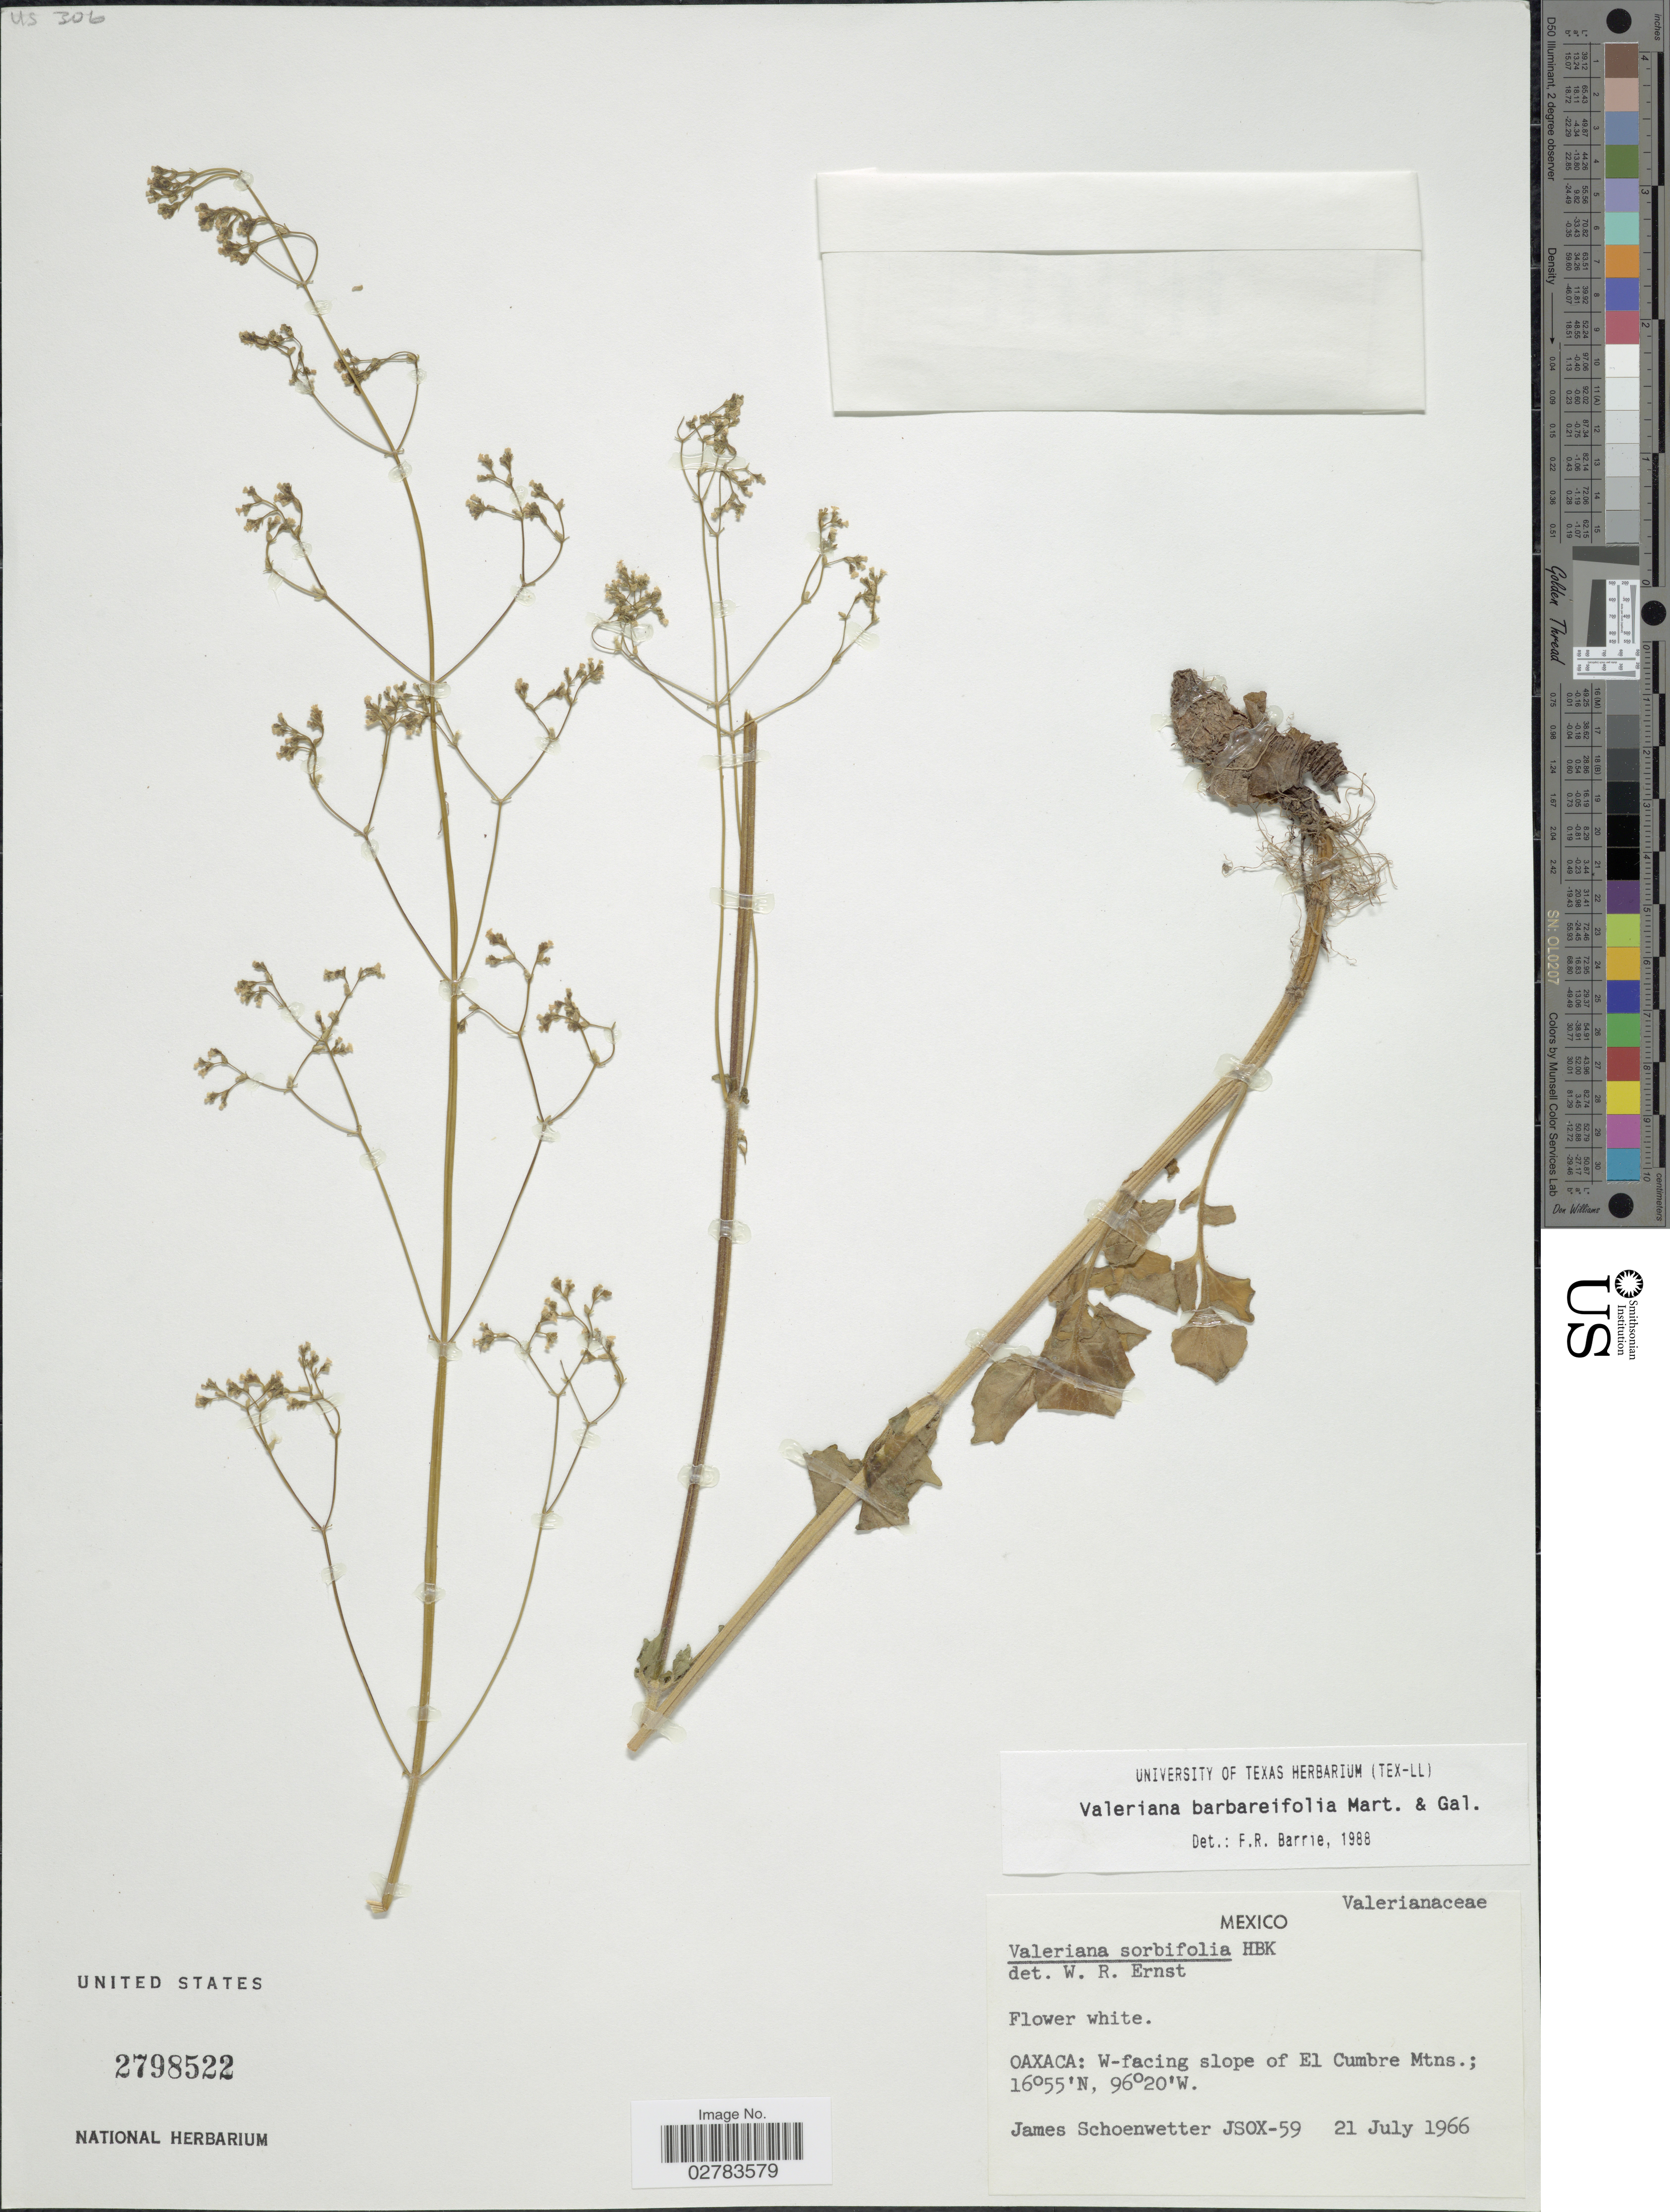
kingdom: Plantae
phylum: Tracheophyta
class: Magnoliopsida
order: Dipsacales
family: Caprifoliaceae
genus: Valeriana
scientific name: Valeriana barbareifolia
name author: M. Martens & Galeotti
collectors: J. Schoenwetter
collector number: JSOX-59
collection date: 1966-07-21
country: Mexico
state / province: Oaxaca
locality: W-facing slope of El Cumbre Mtns.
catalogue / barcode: US 2798522